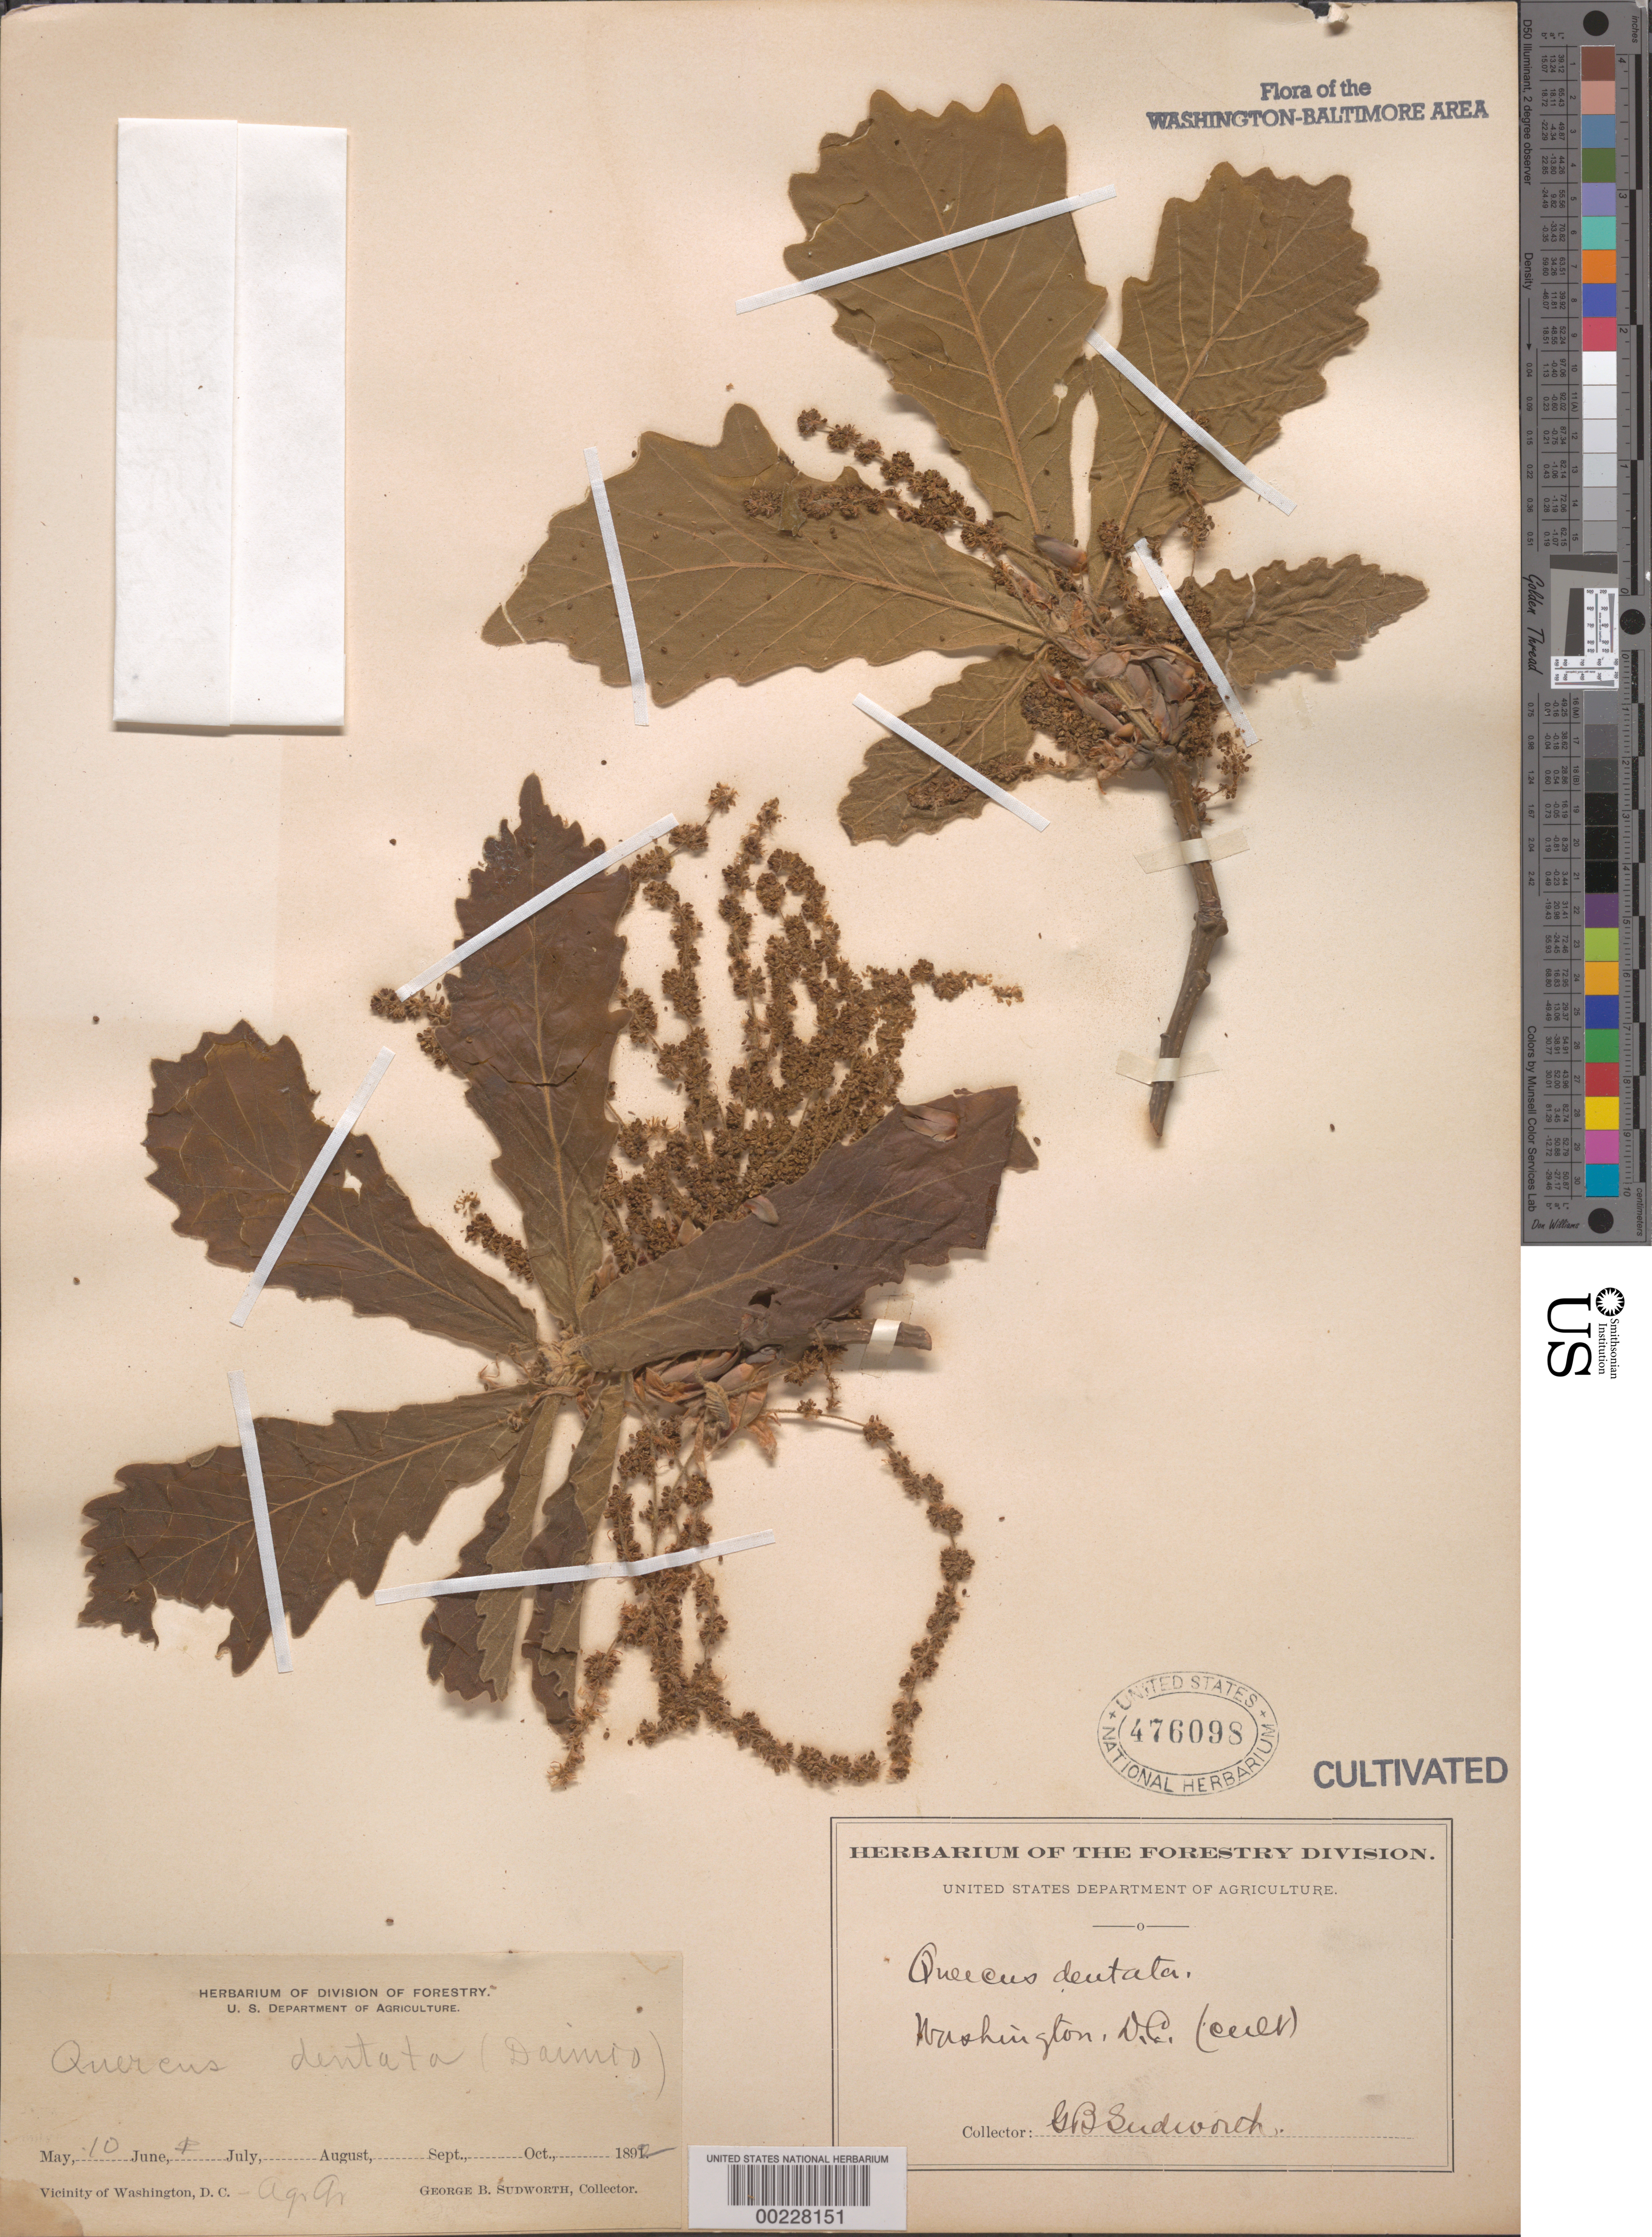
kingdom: Plantae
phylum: Tracheophyta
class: Magnoliopsida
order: Fagales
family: Fagaceae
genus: Quercus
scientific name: Quercus dentata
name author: Thunb.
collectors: G. B. Sudworth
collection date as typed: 10 May 1892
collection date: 1892-05-10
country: United States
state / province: District of Columbia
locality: Agricultural grounds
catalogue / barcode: US 476098